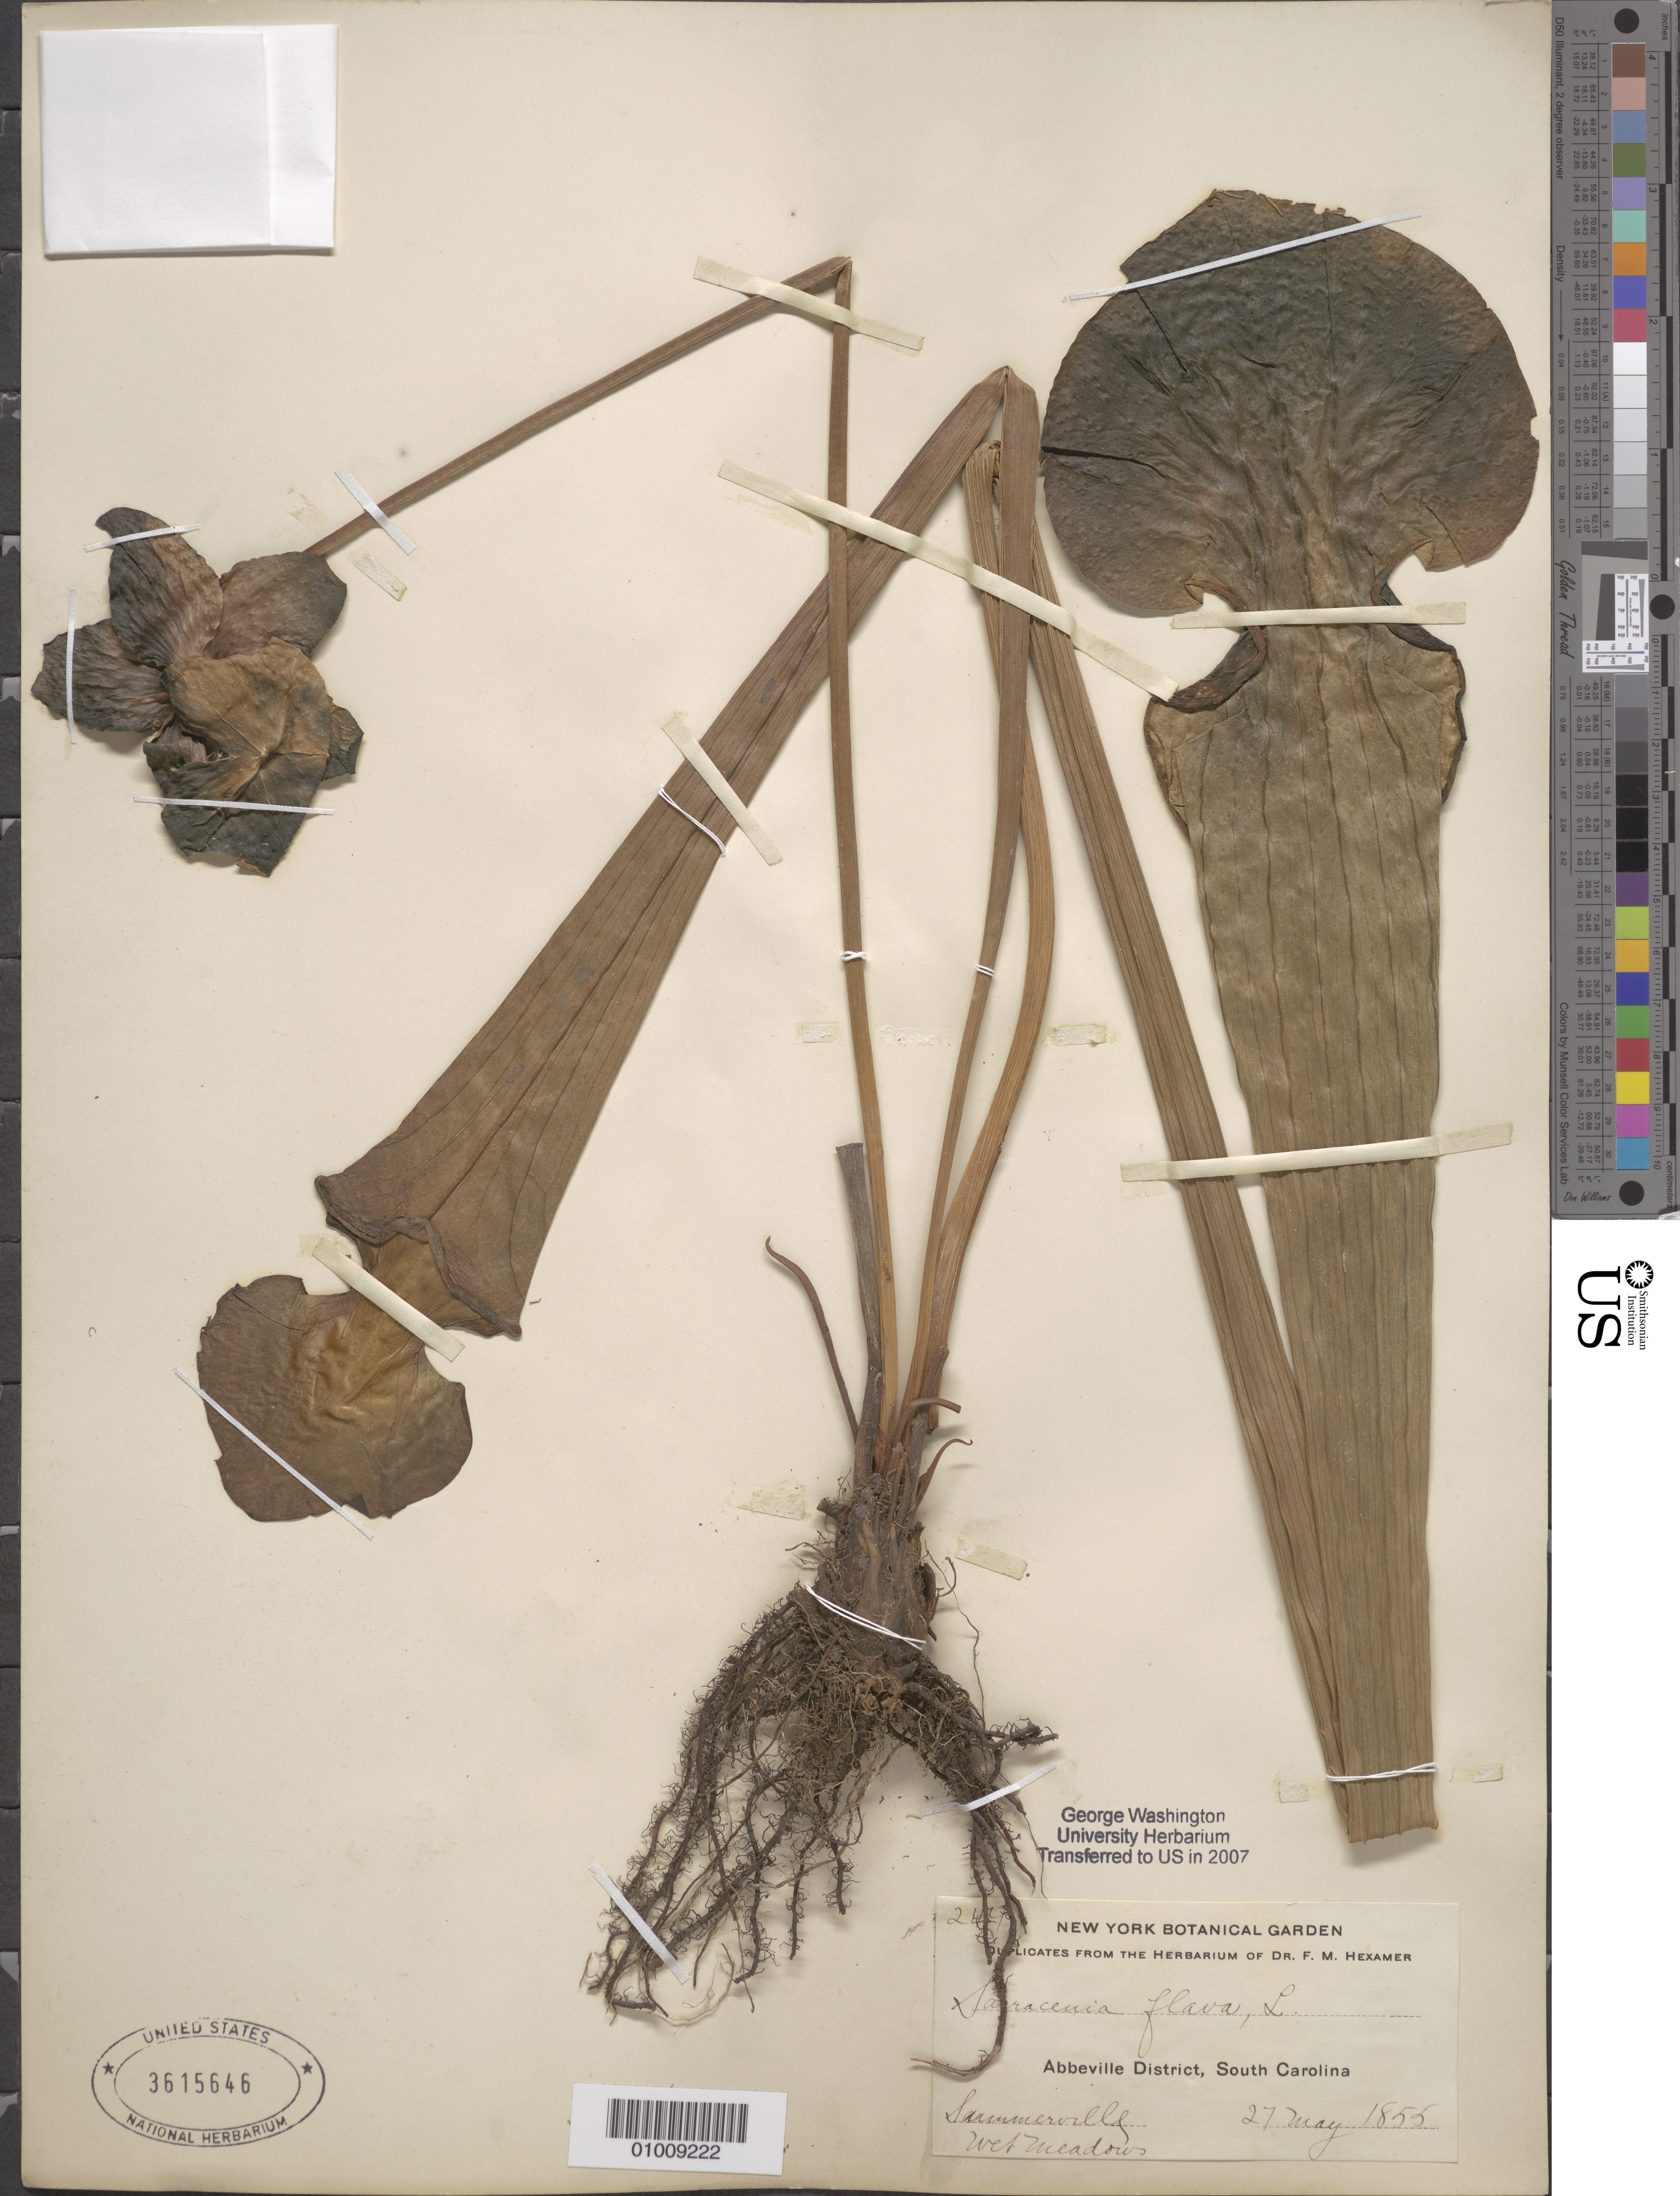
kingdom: Plantae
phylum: Tracheophyta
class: Magnoliopsida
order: Ericales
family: Sarraceniaceae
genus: Sarracenia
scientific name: Sarracenia flava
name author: L.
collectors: F. Hexamer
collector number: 244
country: United States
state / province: South Carolina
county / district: Abbeville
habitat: Wet meadows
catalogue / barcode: US 3615646